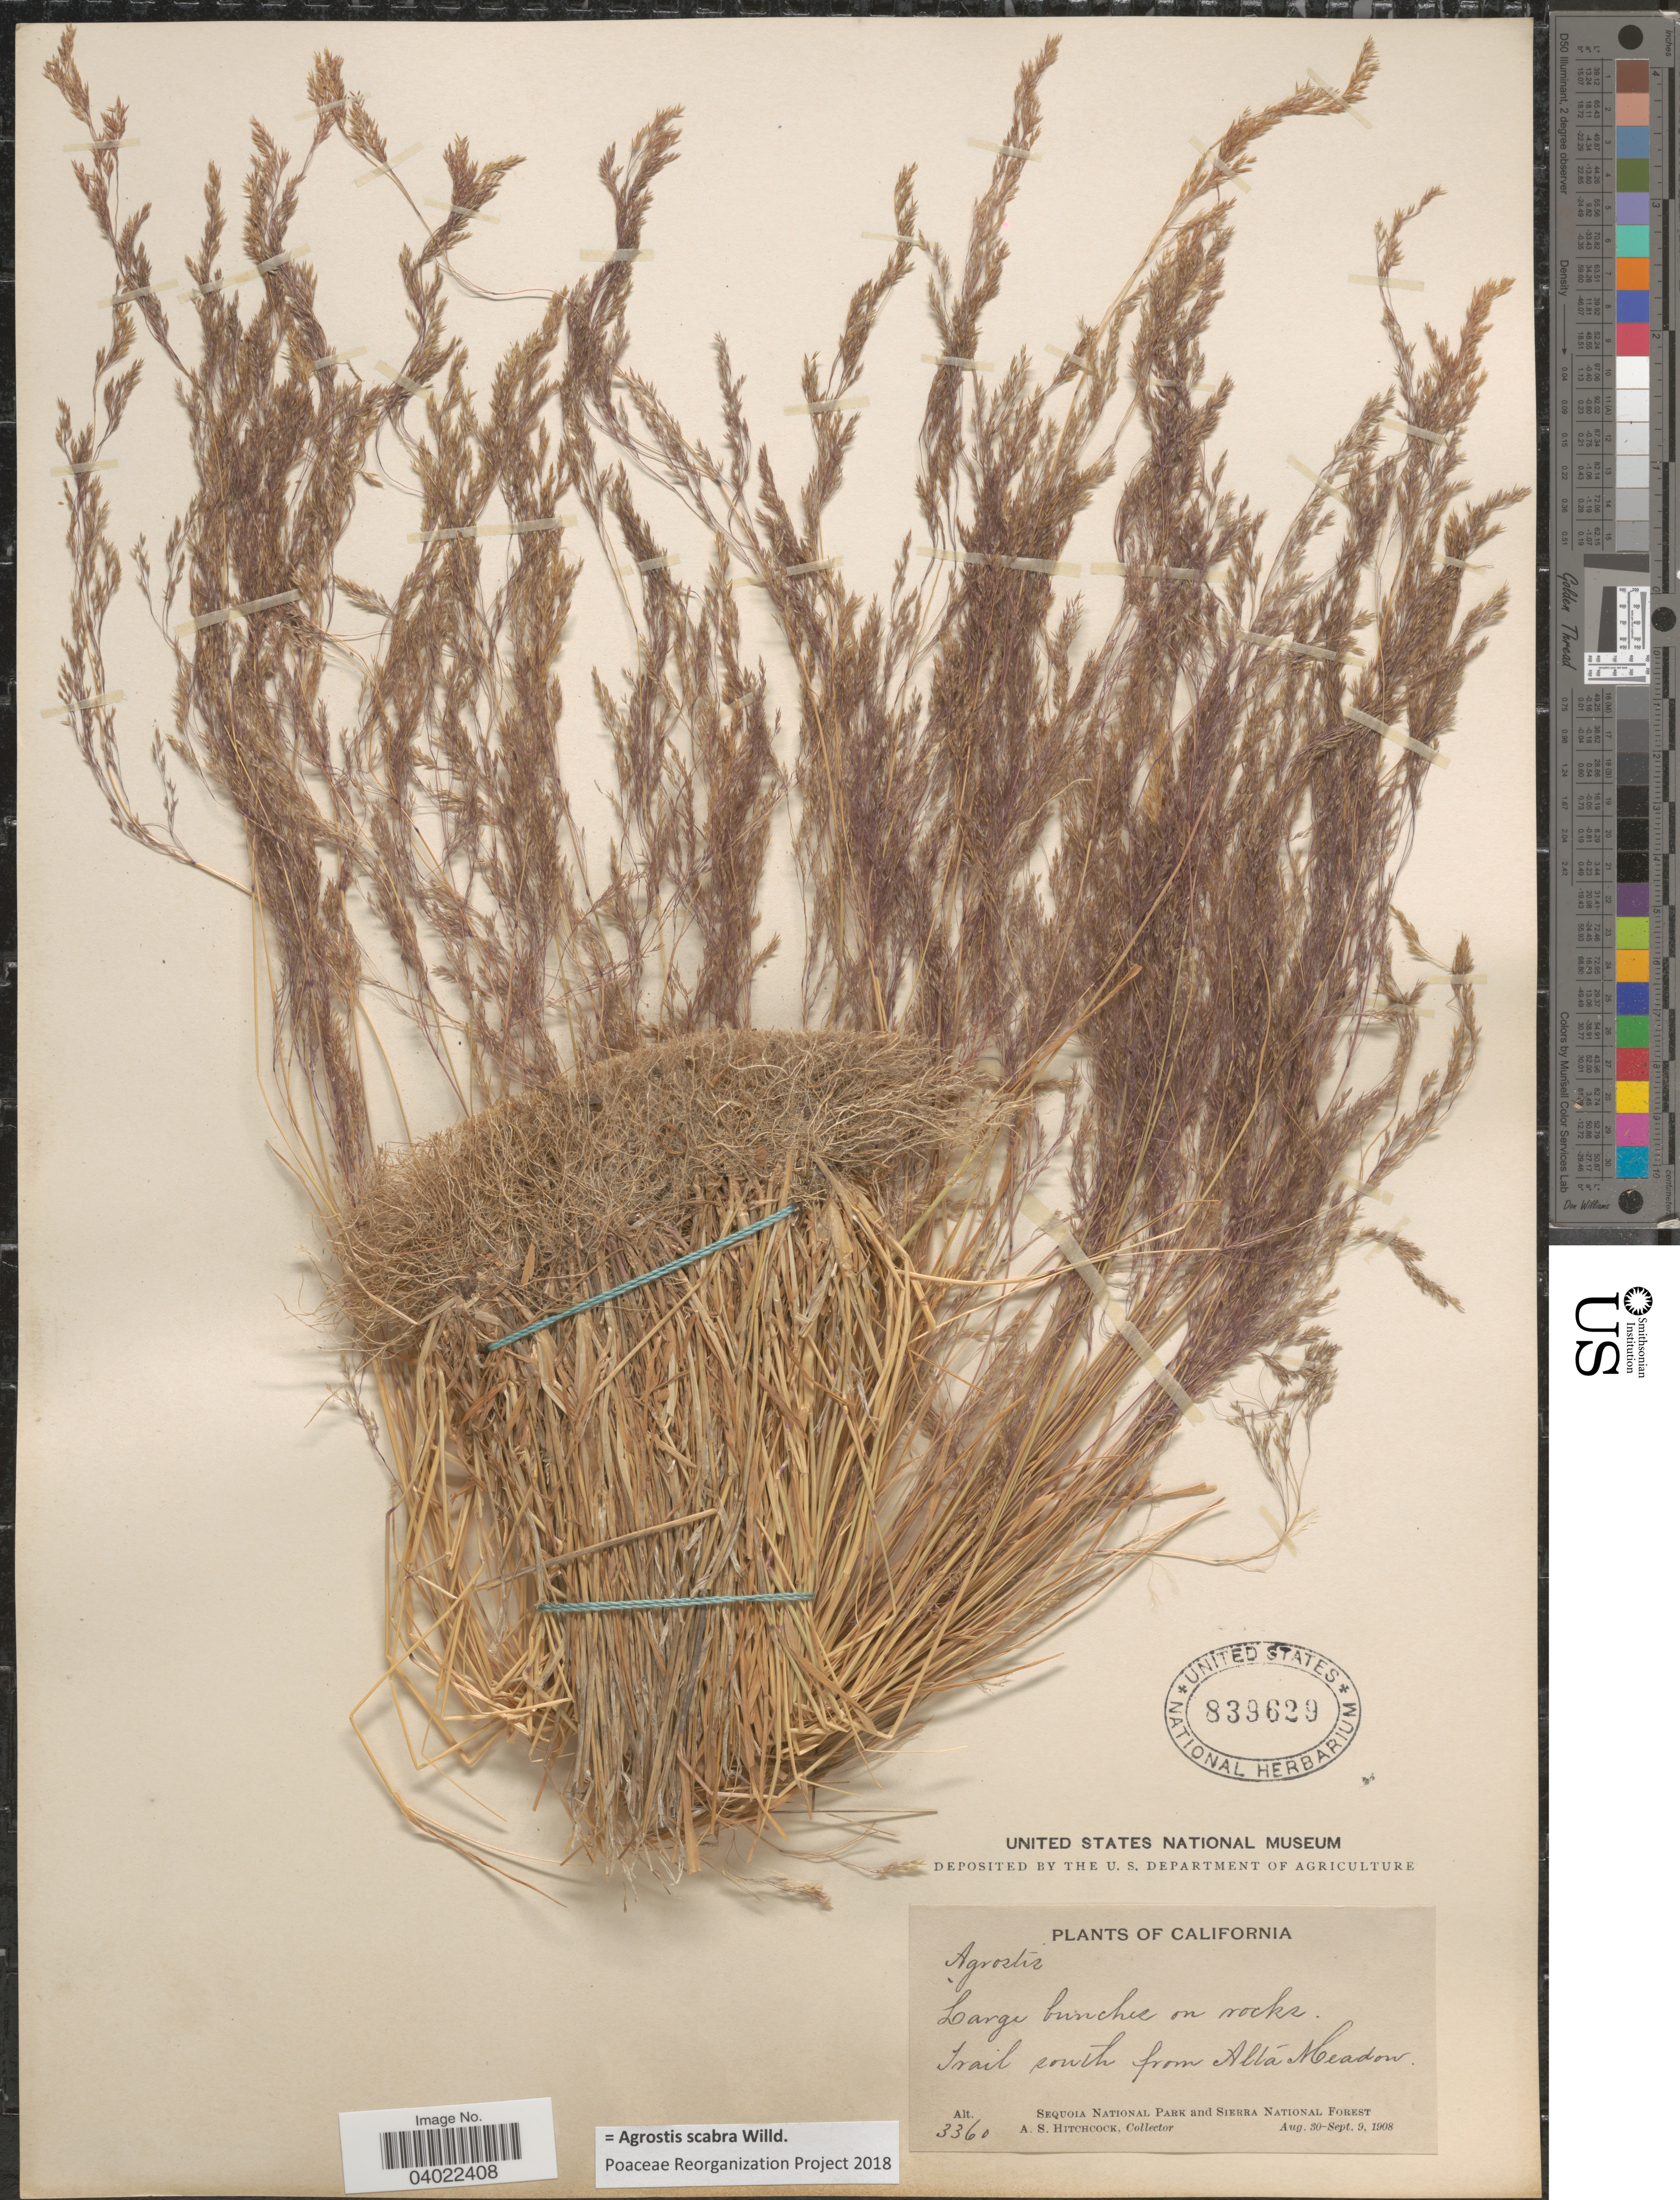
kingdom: Plantae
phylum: Tracheophyta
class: Liliopsida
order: Poales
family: Poaceae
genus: Agrostis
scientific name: Agrostis scabra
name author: Willd.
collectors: A. S. Hitchcock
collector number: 3360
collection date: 1908-08-30/1908-09-09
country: United States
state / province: California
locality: Trail south from Alta Meadow. Sequoia National Park and Sierra National Forest.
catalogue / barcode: US 839629